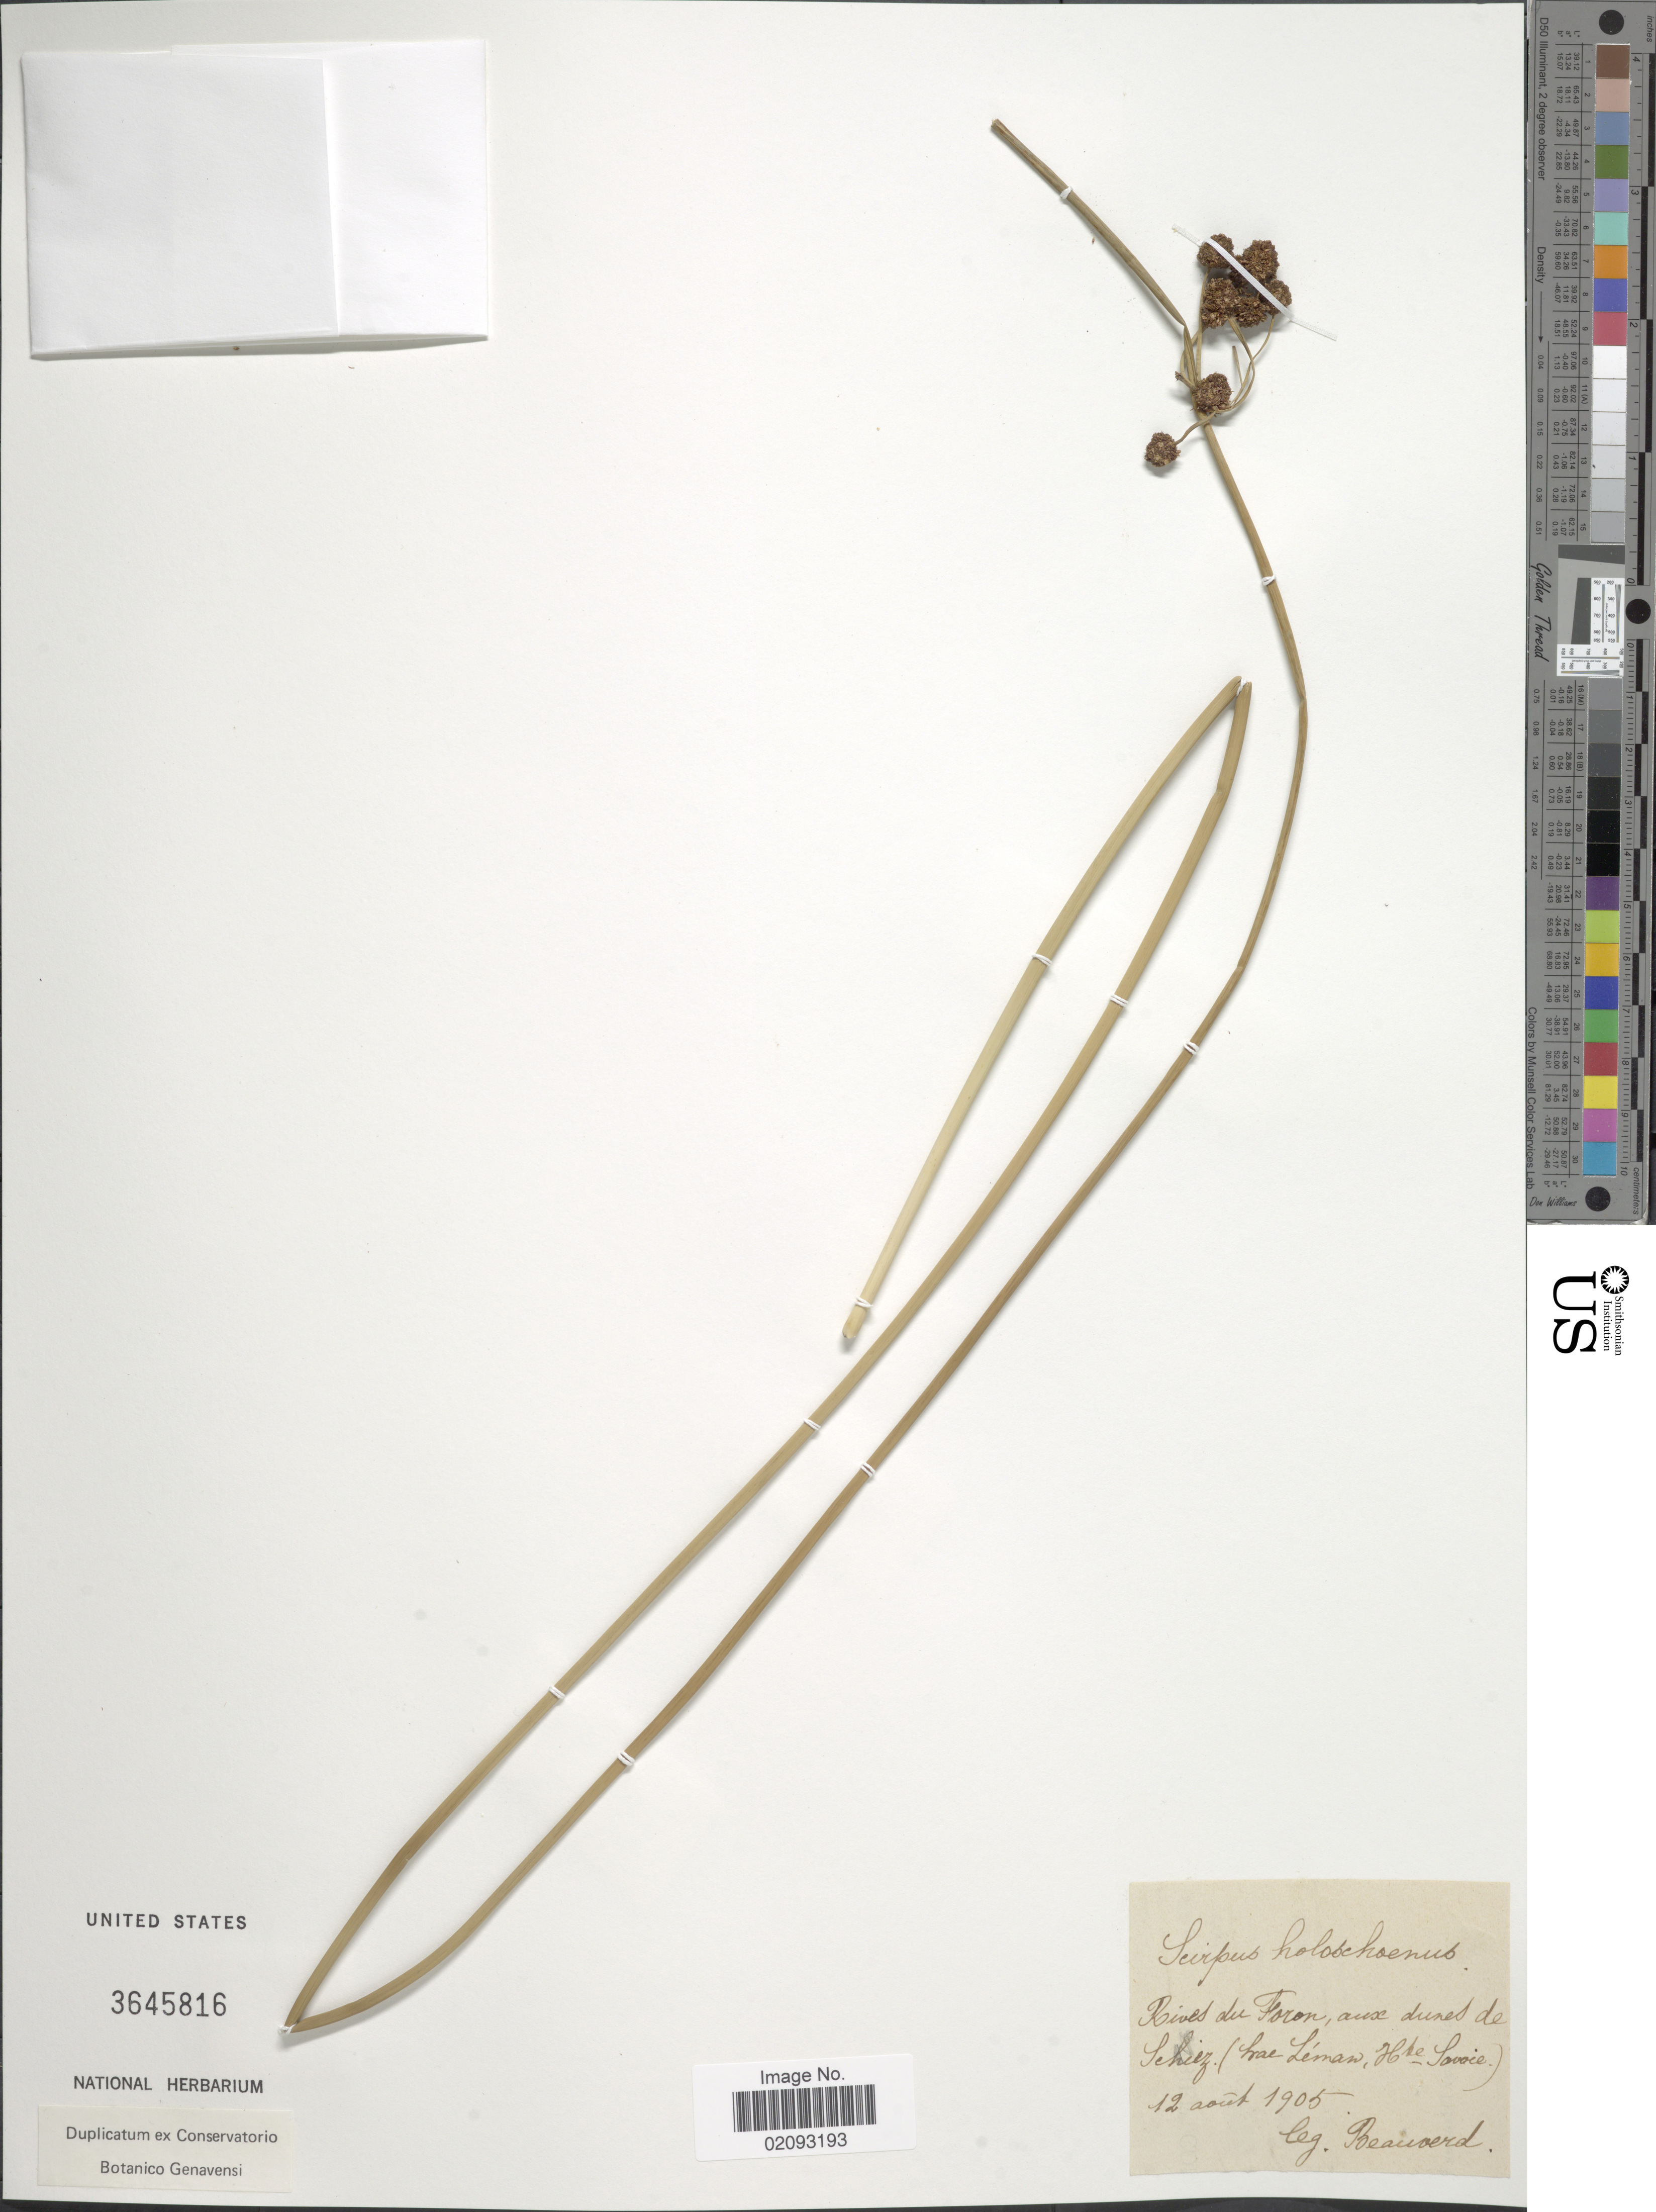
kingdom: Plantae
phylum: Tracheophyta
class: Liliopsida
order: Poales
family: Cyperaceae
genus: Scirpoides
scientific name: Scirpoides holoschoenus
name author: (L.) Soják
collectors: Beauverd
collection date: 1905-08-12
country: France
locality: Rives du Foron, aux dunes de Schliez. (Prae Léman, Hte Savoie)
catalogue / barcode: US 3645816